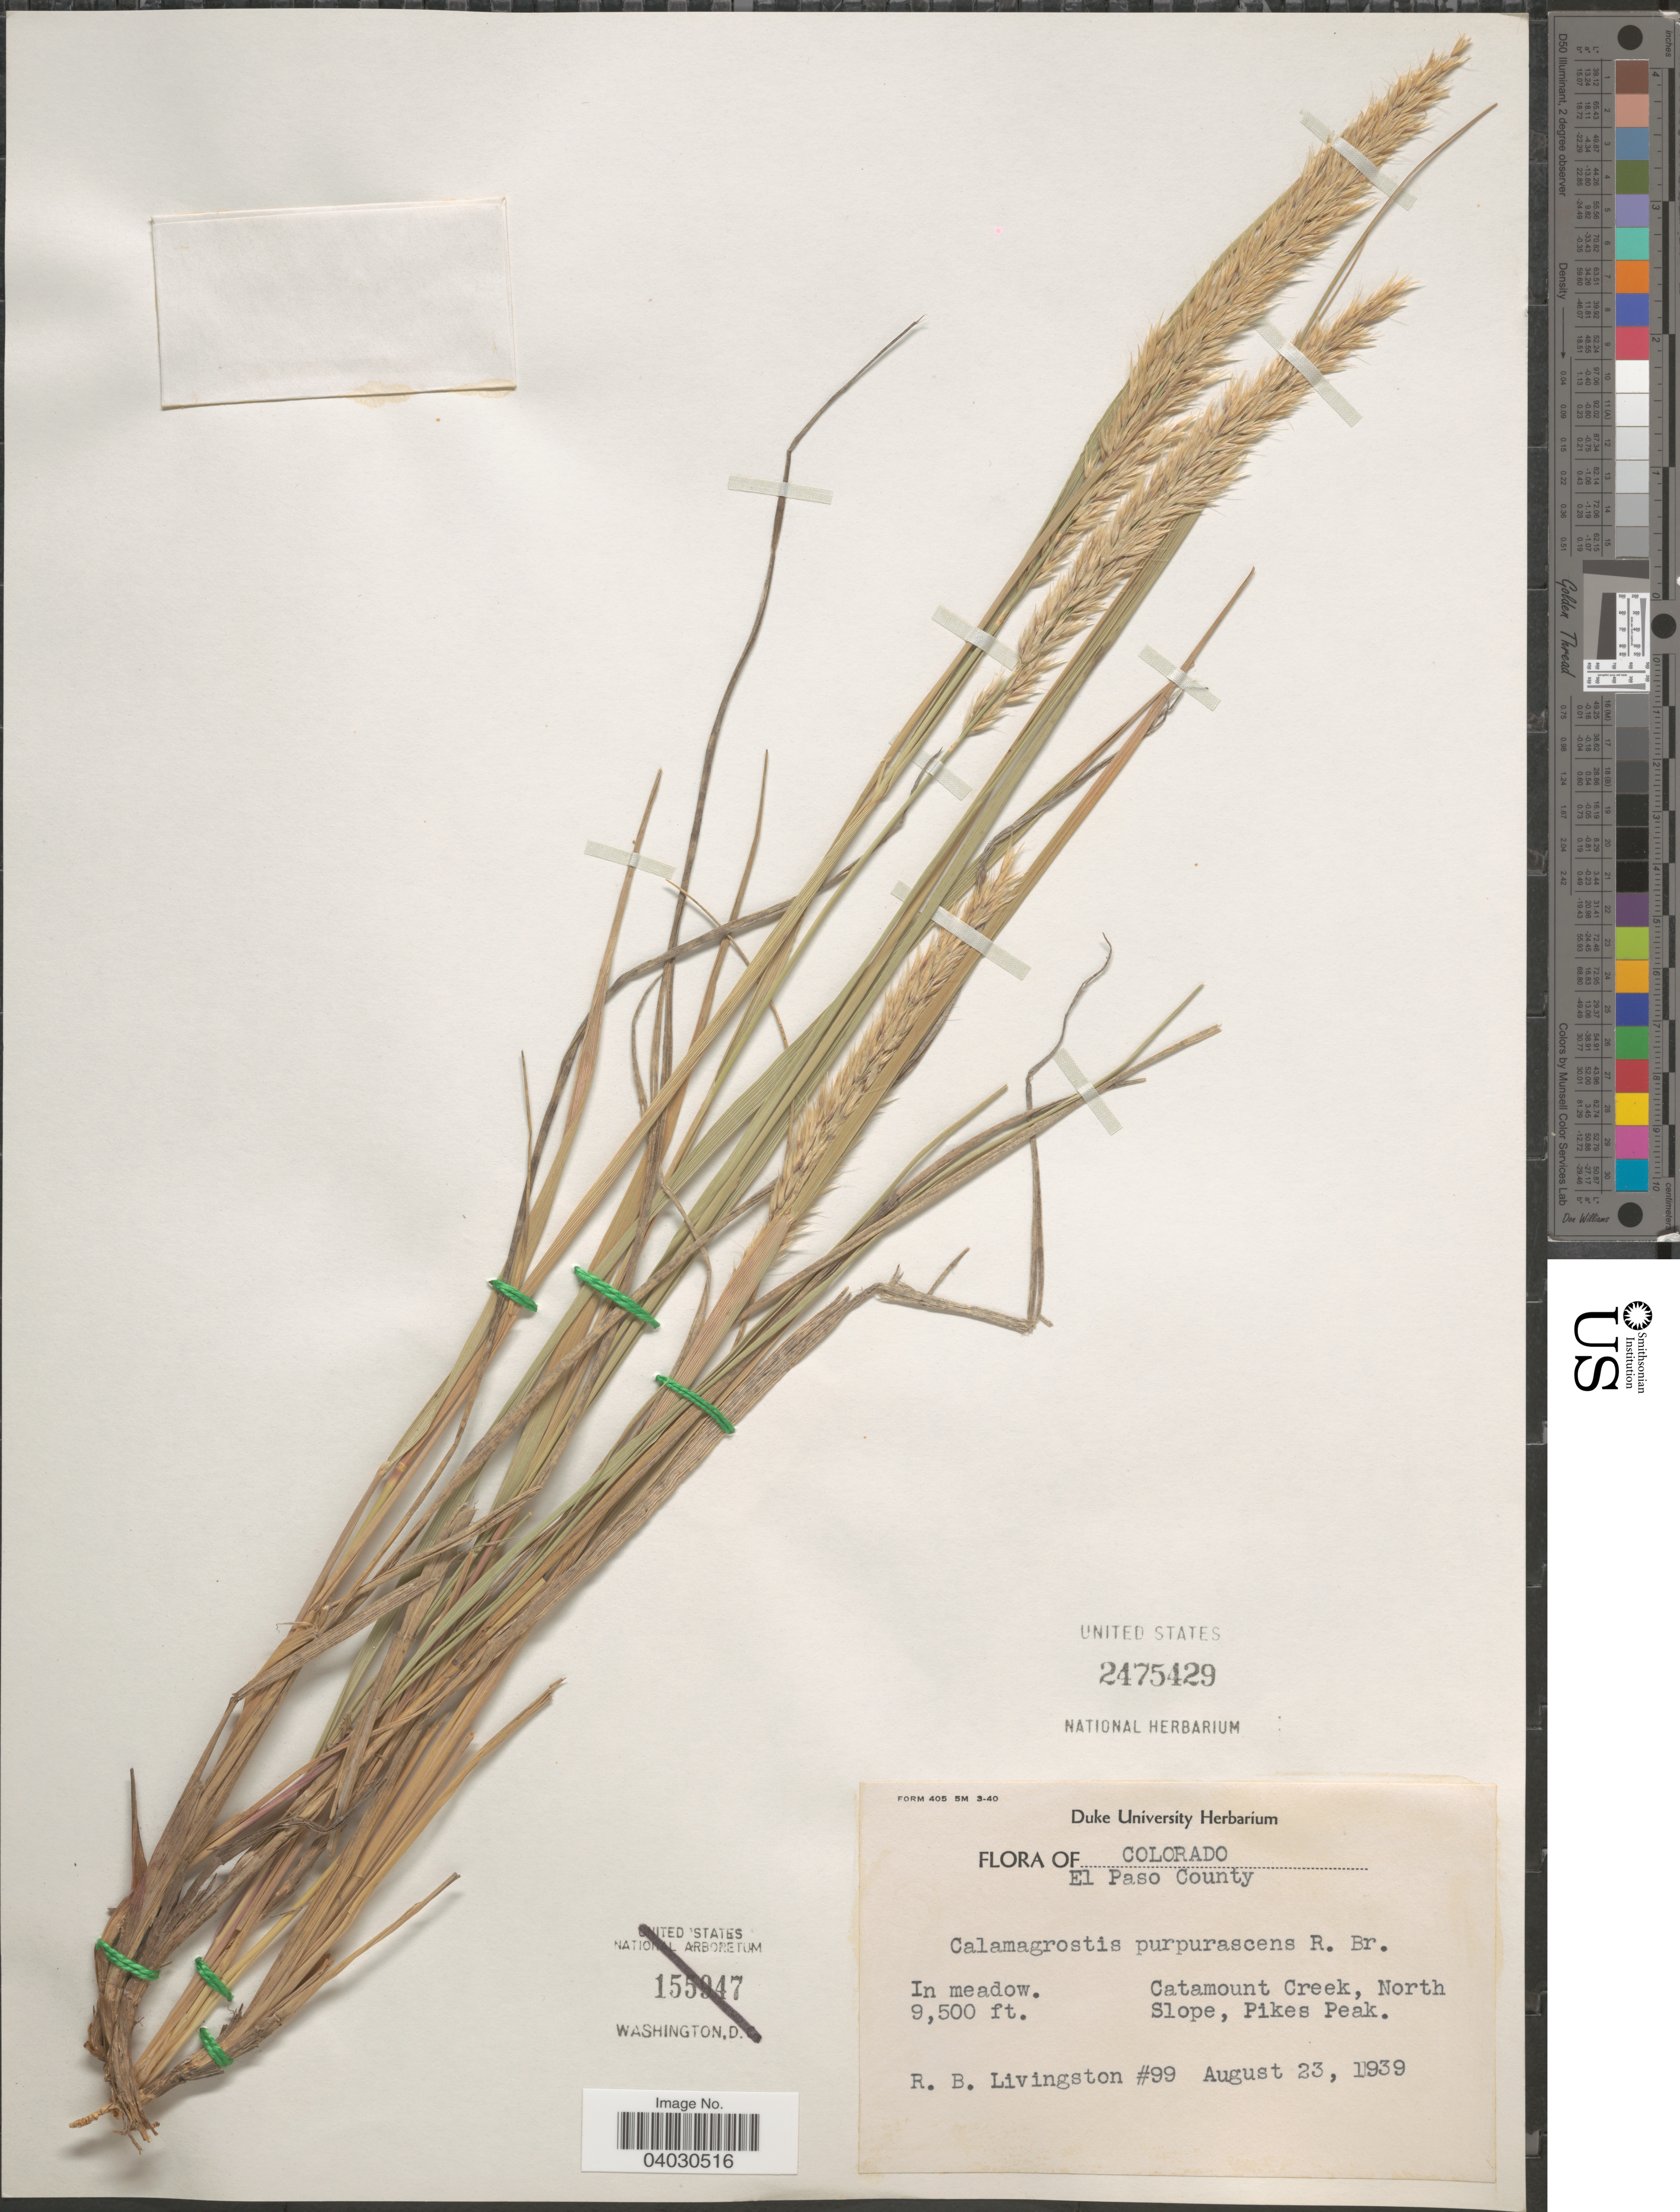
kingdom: Plantae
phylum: Tracheophyta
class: Liliopsida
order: Poales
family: Poaceae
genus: Calamagrostis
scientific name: Calamagrostis purpurascens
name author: R. Br.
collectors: R. Livingston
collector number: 99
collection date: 1939-08-23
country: United States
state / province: Colorado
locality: El Paso County. In meadow. Catamount Creek, North Slope, Pikes Peak.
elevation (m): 2896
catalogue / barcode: US 2475429